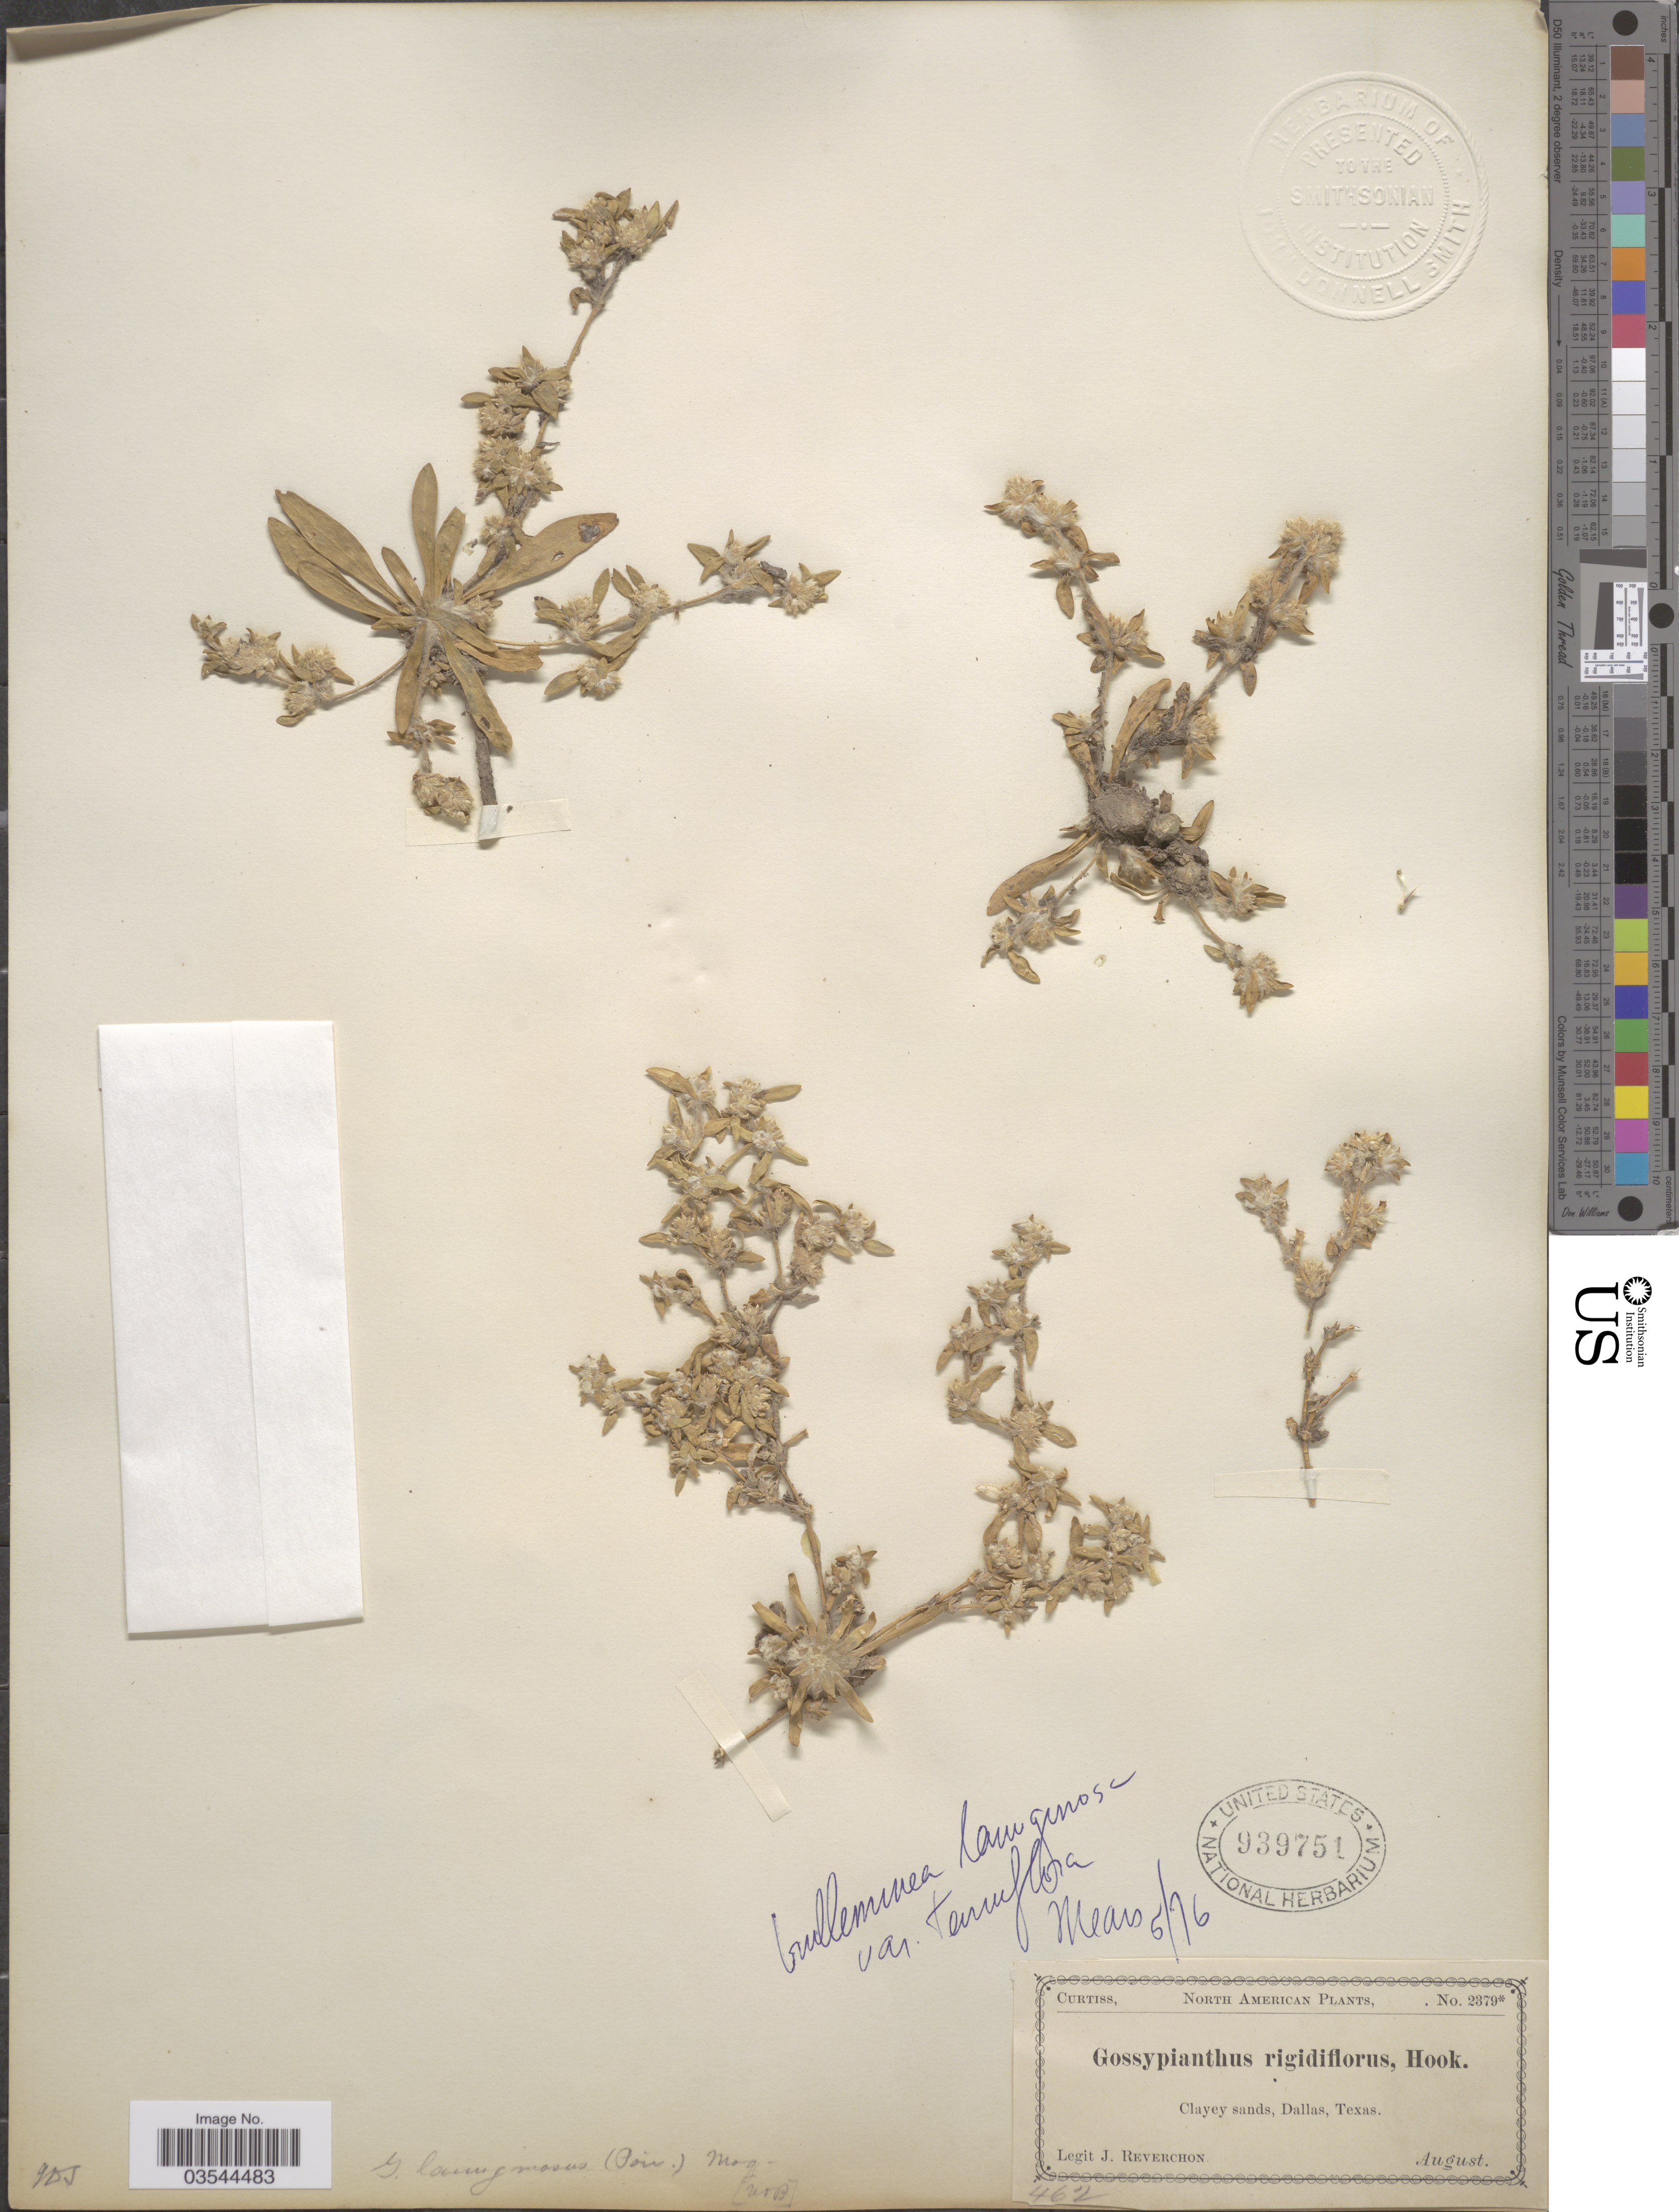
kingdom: Plantae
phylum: Tracheophyta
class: Magnoliopsida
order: Caryophyllales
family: Amaranthaceae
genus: Guilleminea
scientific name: Guilleminea lanuginosa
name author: (Poir.) Benth. & Hook. f.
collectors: J. Reverchon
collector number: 2379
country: United States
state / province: Texas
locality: Dallas.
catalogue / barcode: US 939751